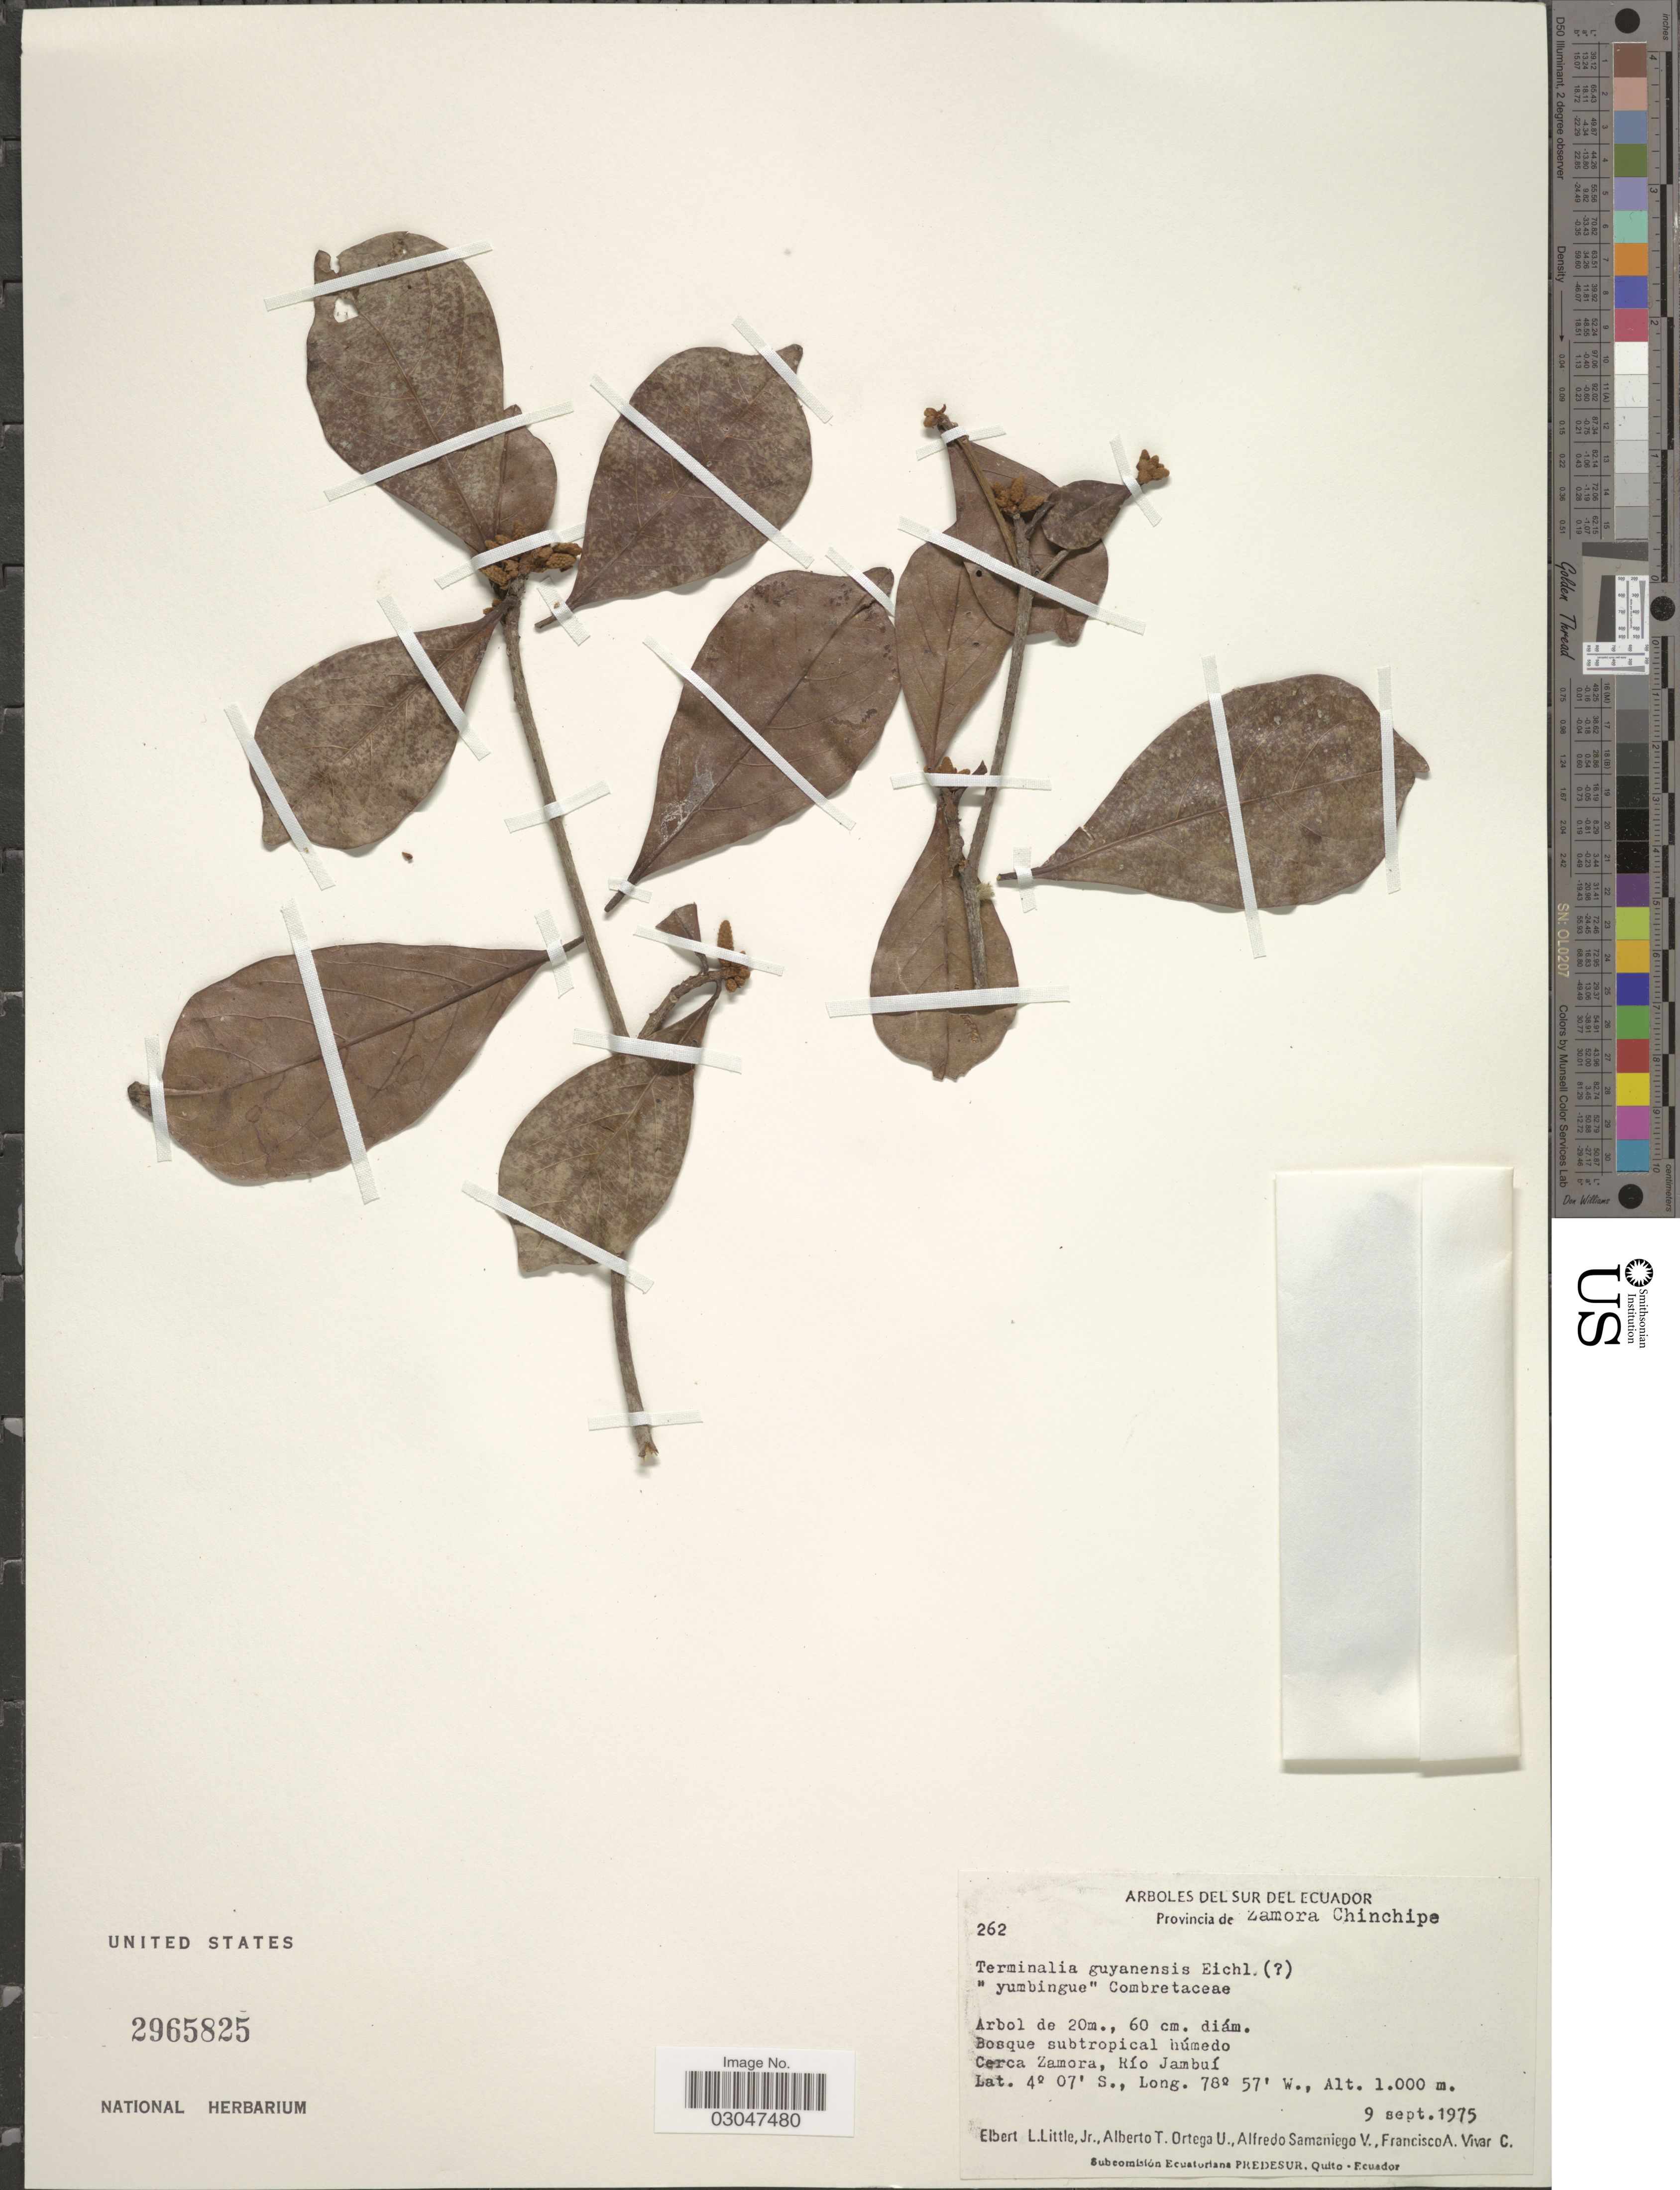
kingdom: Plantae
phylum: Tracheophyta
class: Magnoliopsida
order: Myrtales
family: Combretaceae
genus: Terminalia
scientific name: Terminalia guyanensis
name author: Eichler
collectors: E. L. Little, A. T. Ortega U., A. V. Samaniego & F. A. Vivar C.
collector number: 262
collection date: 1975-09-09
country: Ecuador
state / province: Zamora-Chinchipe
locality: Cerca Zamora, Río Jambuí.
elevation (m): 1000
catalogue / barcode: US 2965825